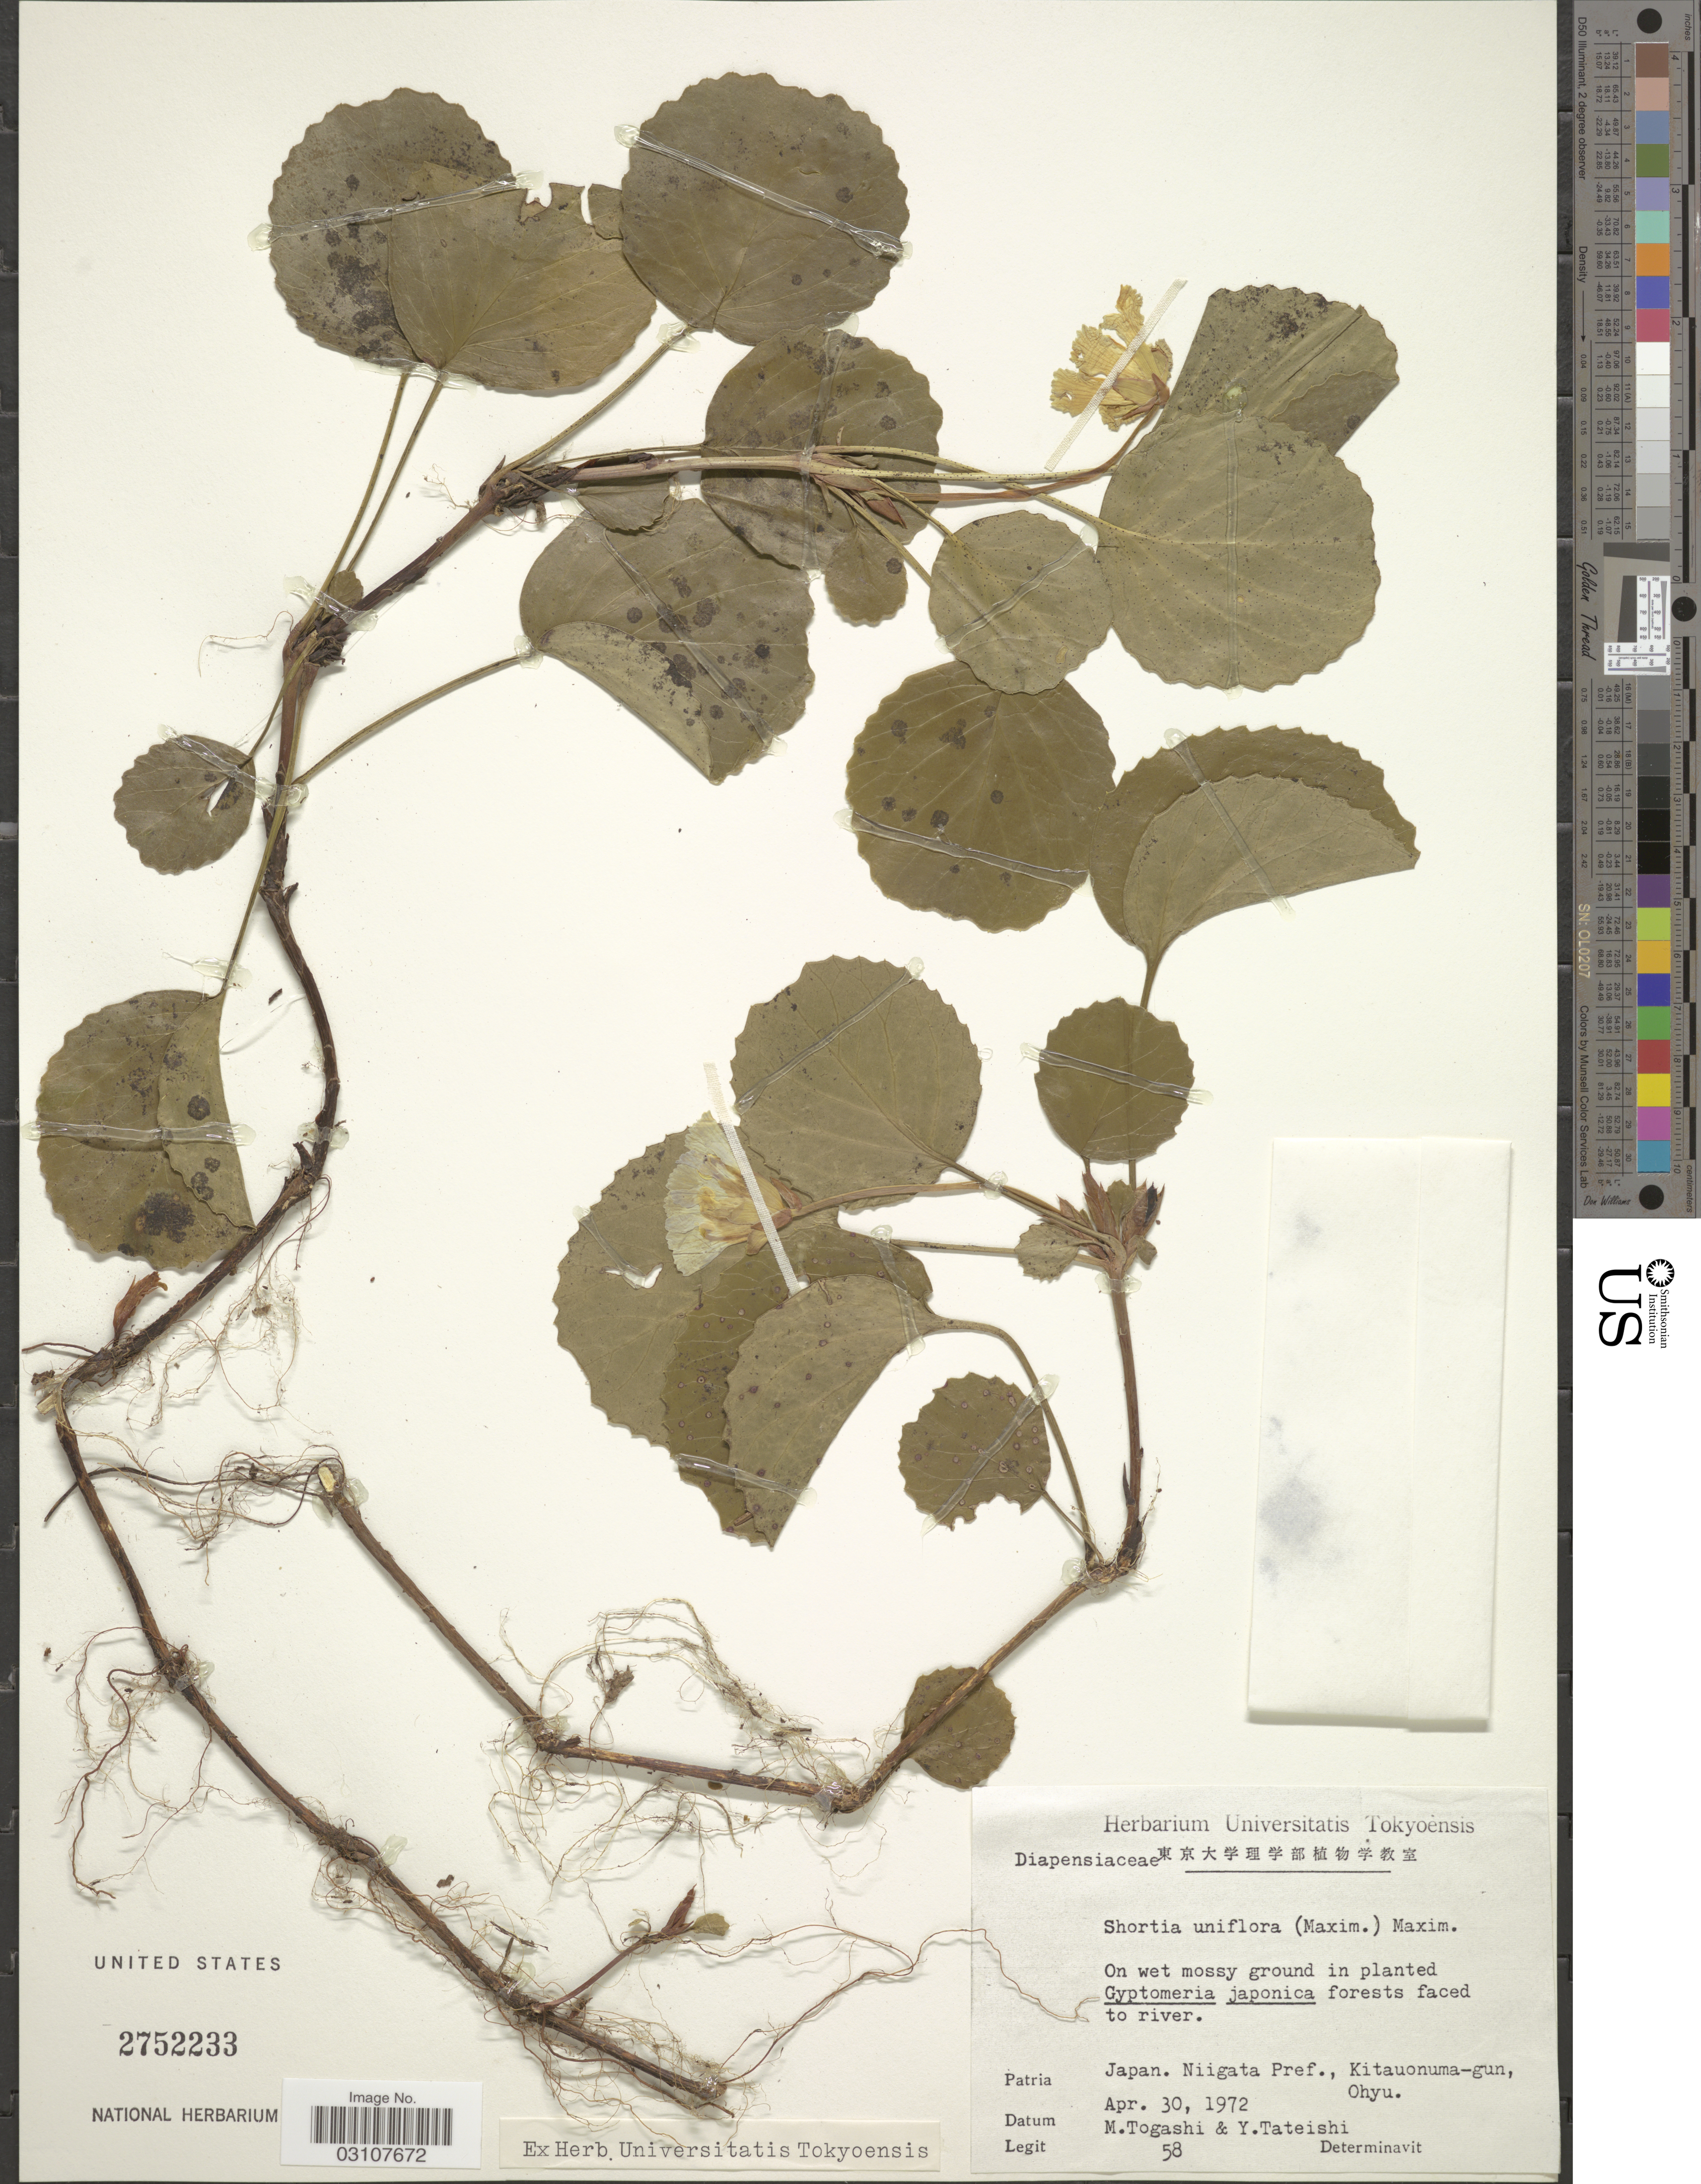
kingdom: Plantae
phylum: Tracheophyta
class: Magnoliopsida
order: Ericales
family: Diapensiaceae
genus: Shortia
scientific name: Shortia uniflora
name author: Maxim.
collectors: M. Togashi & Y. Tateishi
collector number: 58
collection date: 1972-04-30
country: Japan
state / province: Niigata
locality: Niigata Pref., Kitauonuma-gun, Ohyu.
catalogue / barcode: US 2752233